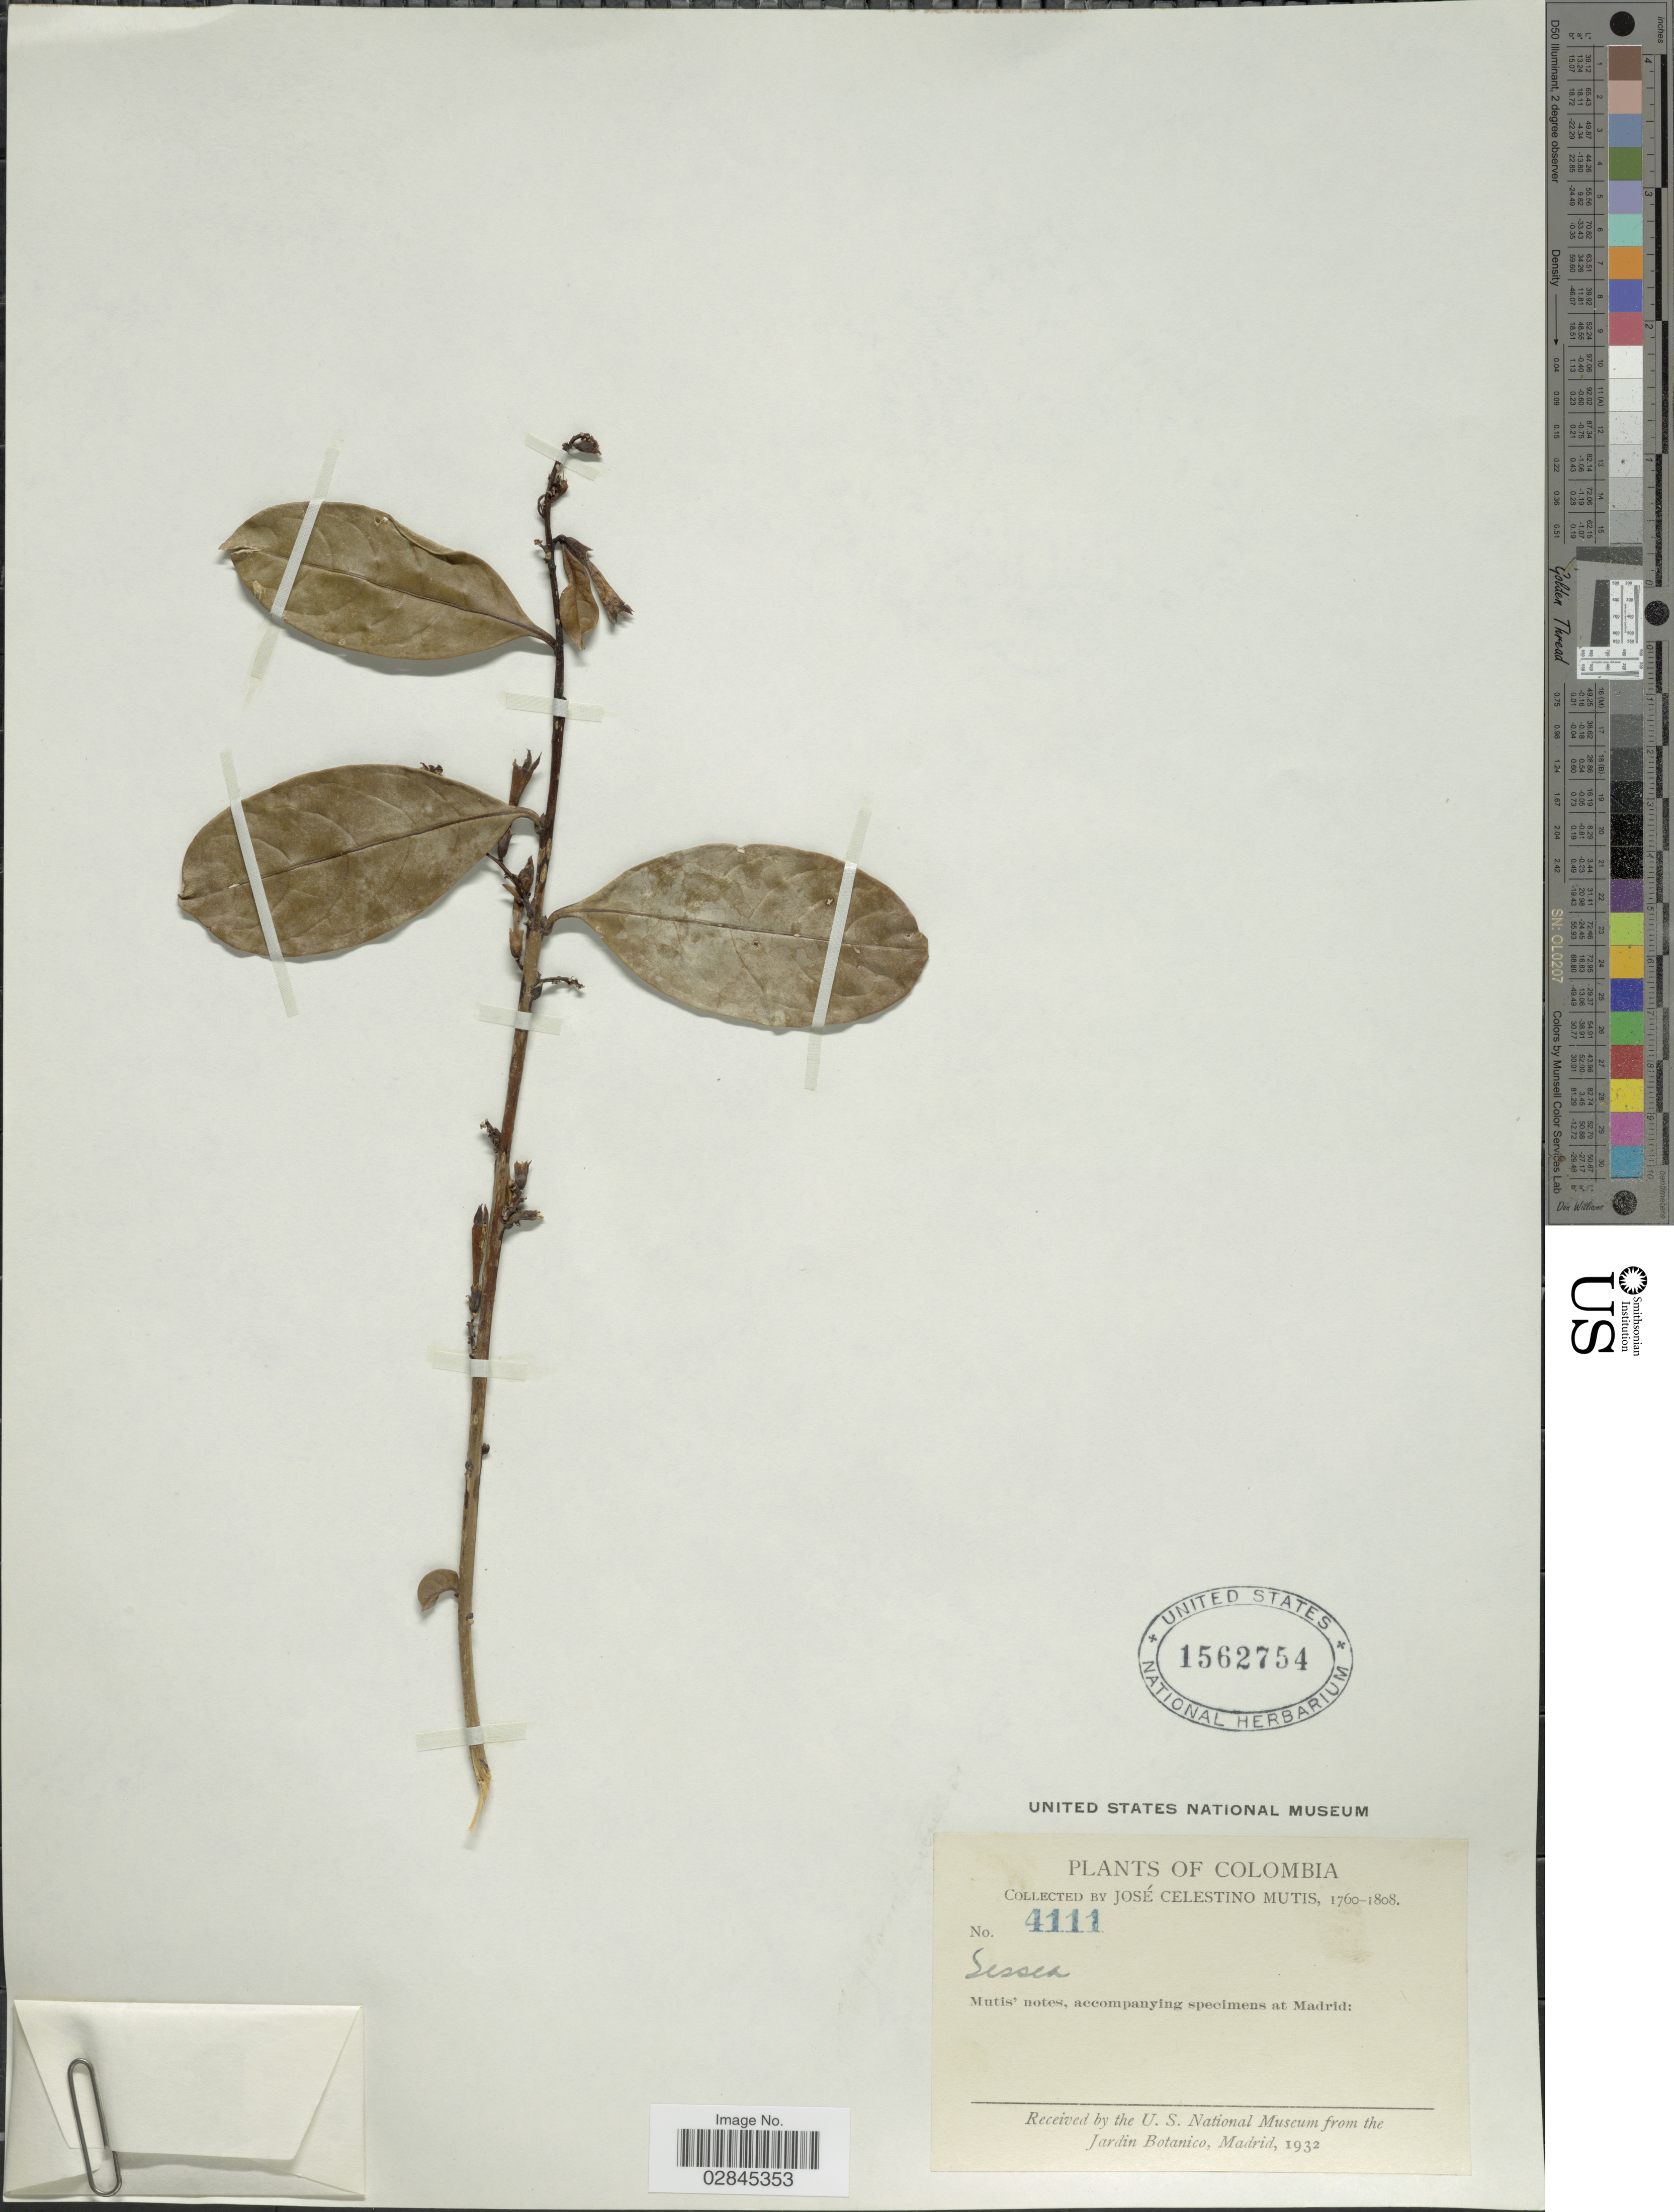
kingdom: Plantae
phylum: Tracheophyta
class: Magnoliopsida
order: Solanales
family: Solanaceae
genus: Cestrum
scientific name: Cestrum sp.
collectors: J. C. B. Mutis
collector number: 4111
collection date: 1760/1808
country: Colombia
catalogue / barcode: US 1562754